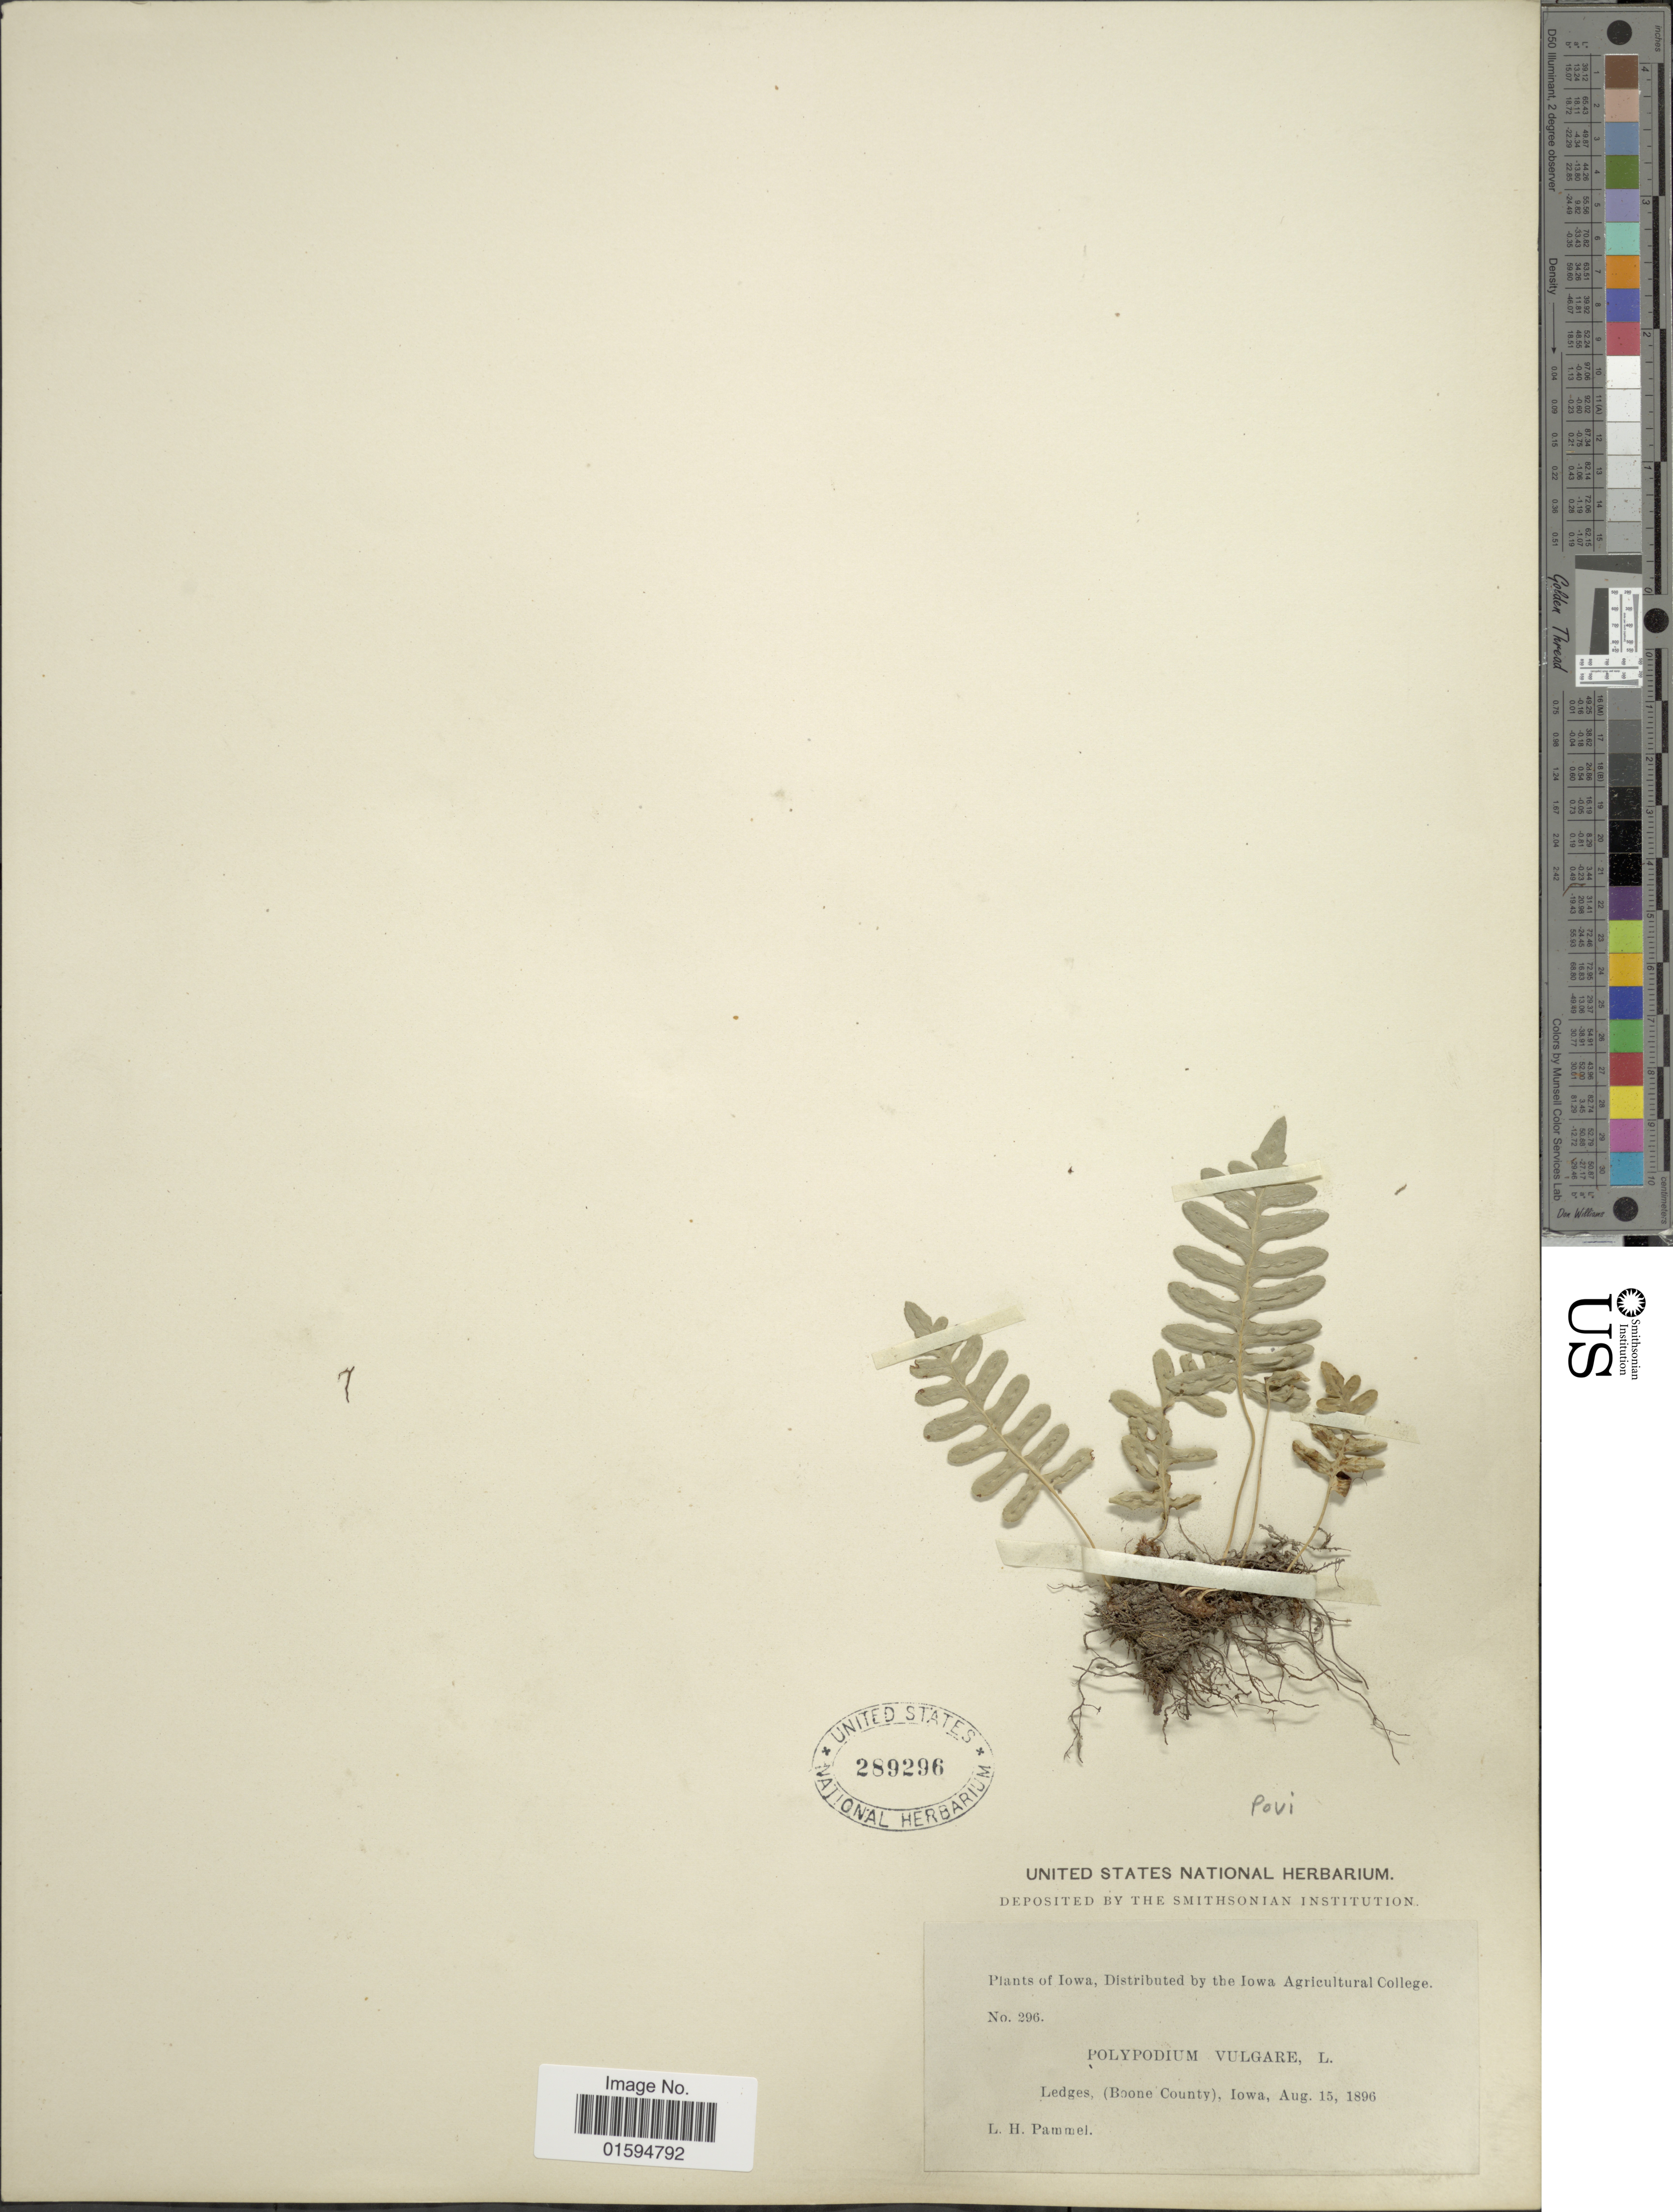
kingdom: Plantae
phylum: Tracheophyta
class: Polypodiopsida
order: Polypodiales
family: Polypodiaceae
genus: Polypodium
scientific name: Polypodium virginianum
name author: L.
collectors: L. Pammel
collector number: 296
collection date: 1896-08-15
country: United States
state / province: Iowa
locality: Ledges (Boone County)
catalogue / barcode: US 289296